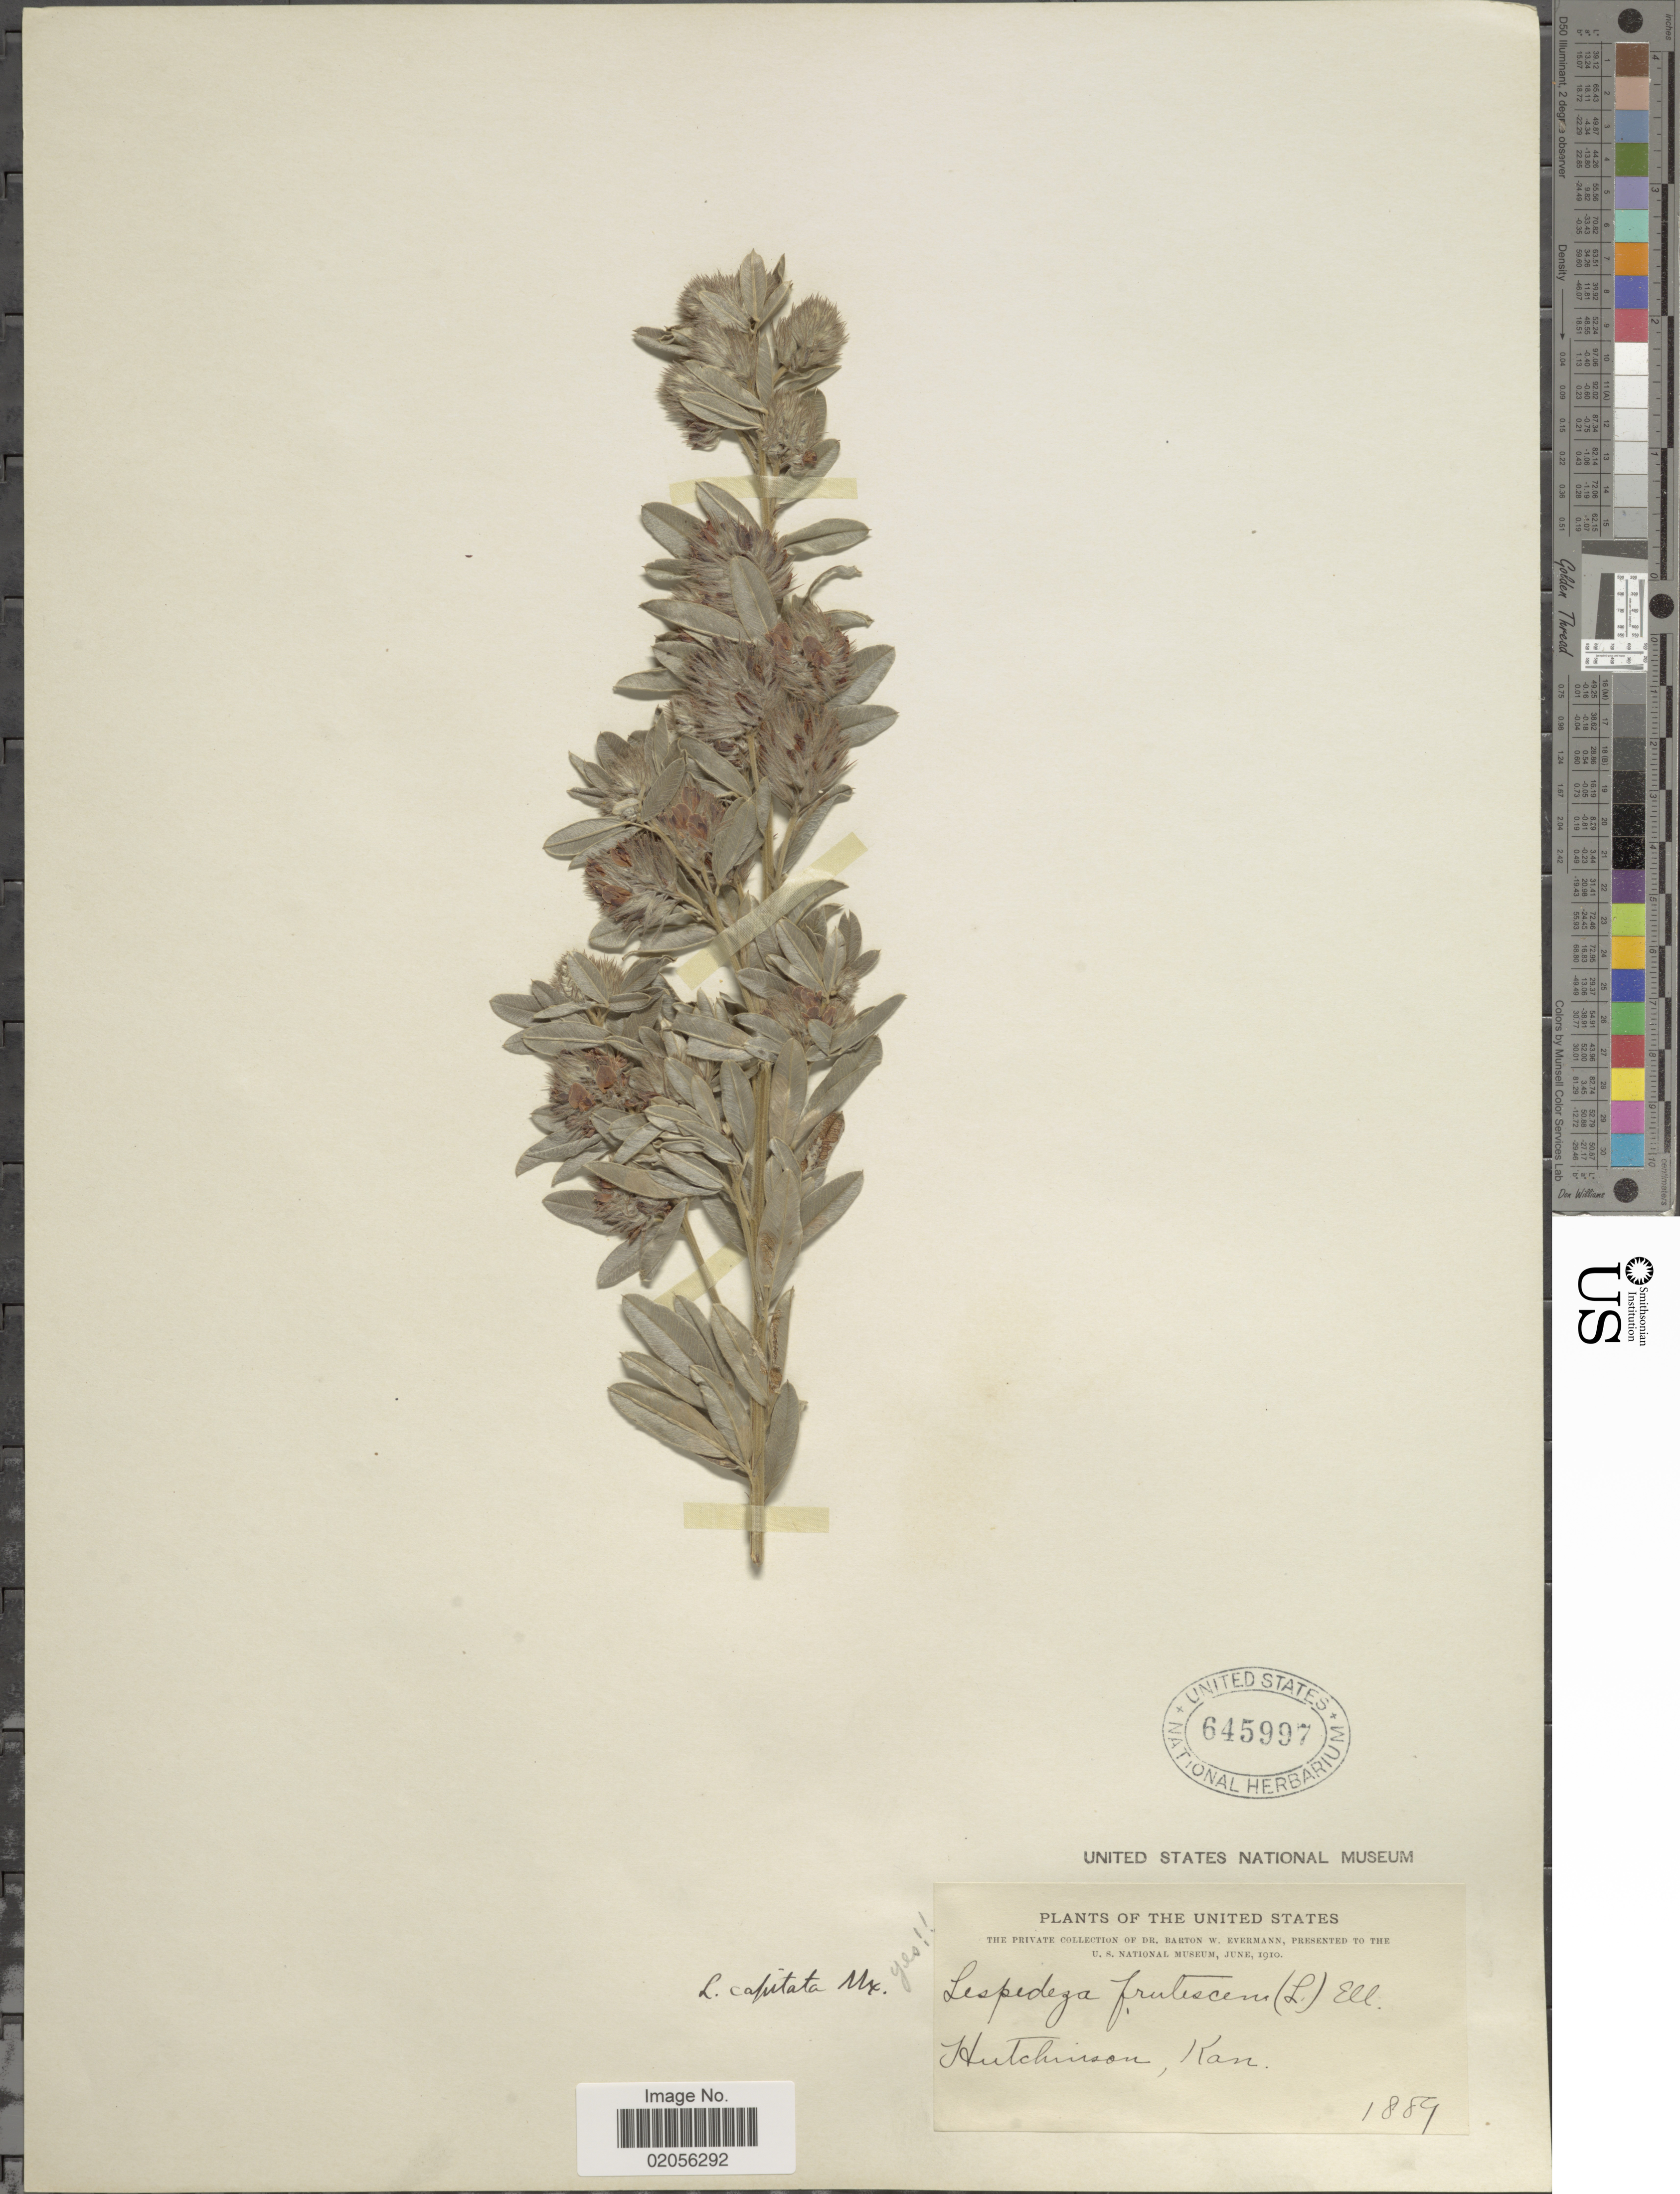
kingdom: Plantae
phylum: Tracheophyta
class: Magnoliopsida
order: Fabales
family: Fabaceae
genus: Lespedeza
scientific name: Lespedeza capitata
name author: Michx.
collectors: B. W. Evermann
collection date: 1889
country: United States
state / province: Kansas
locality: Hutchison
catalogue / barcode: US 645997